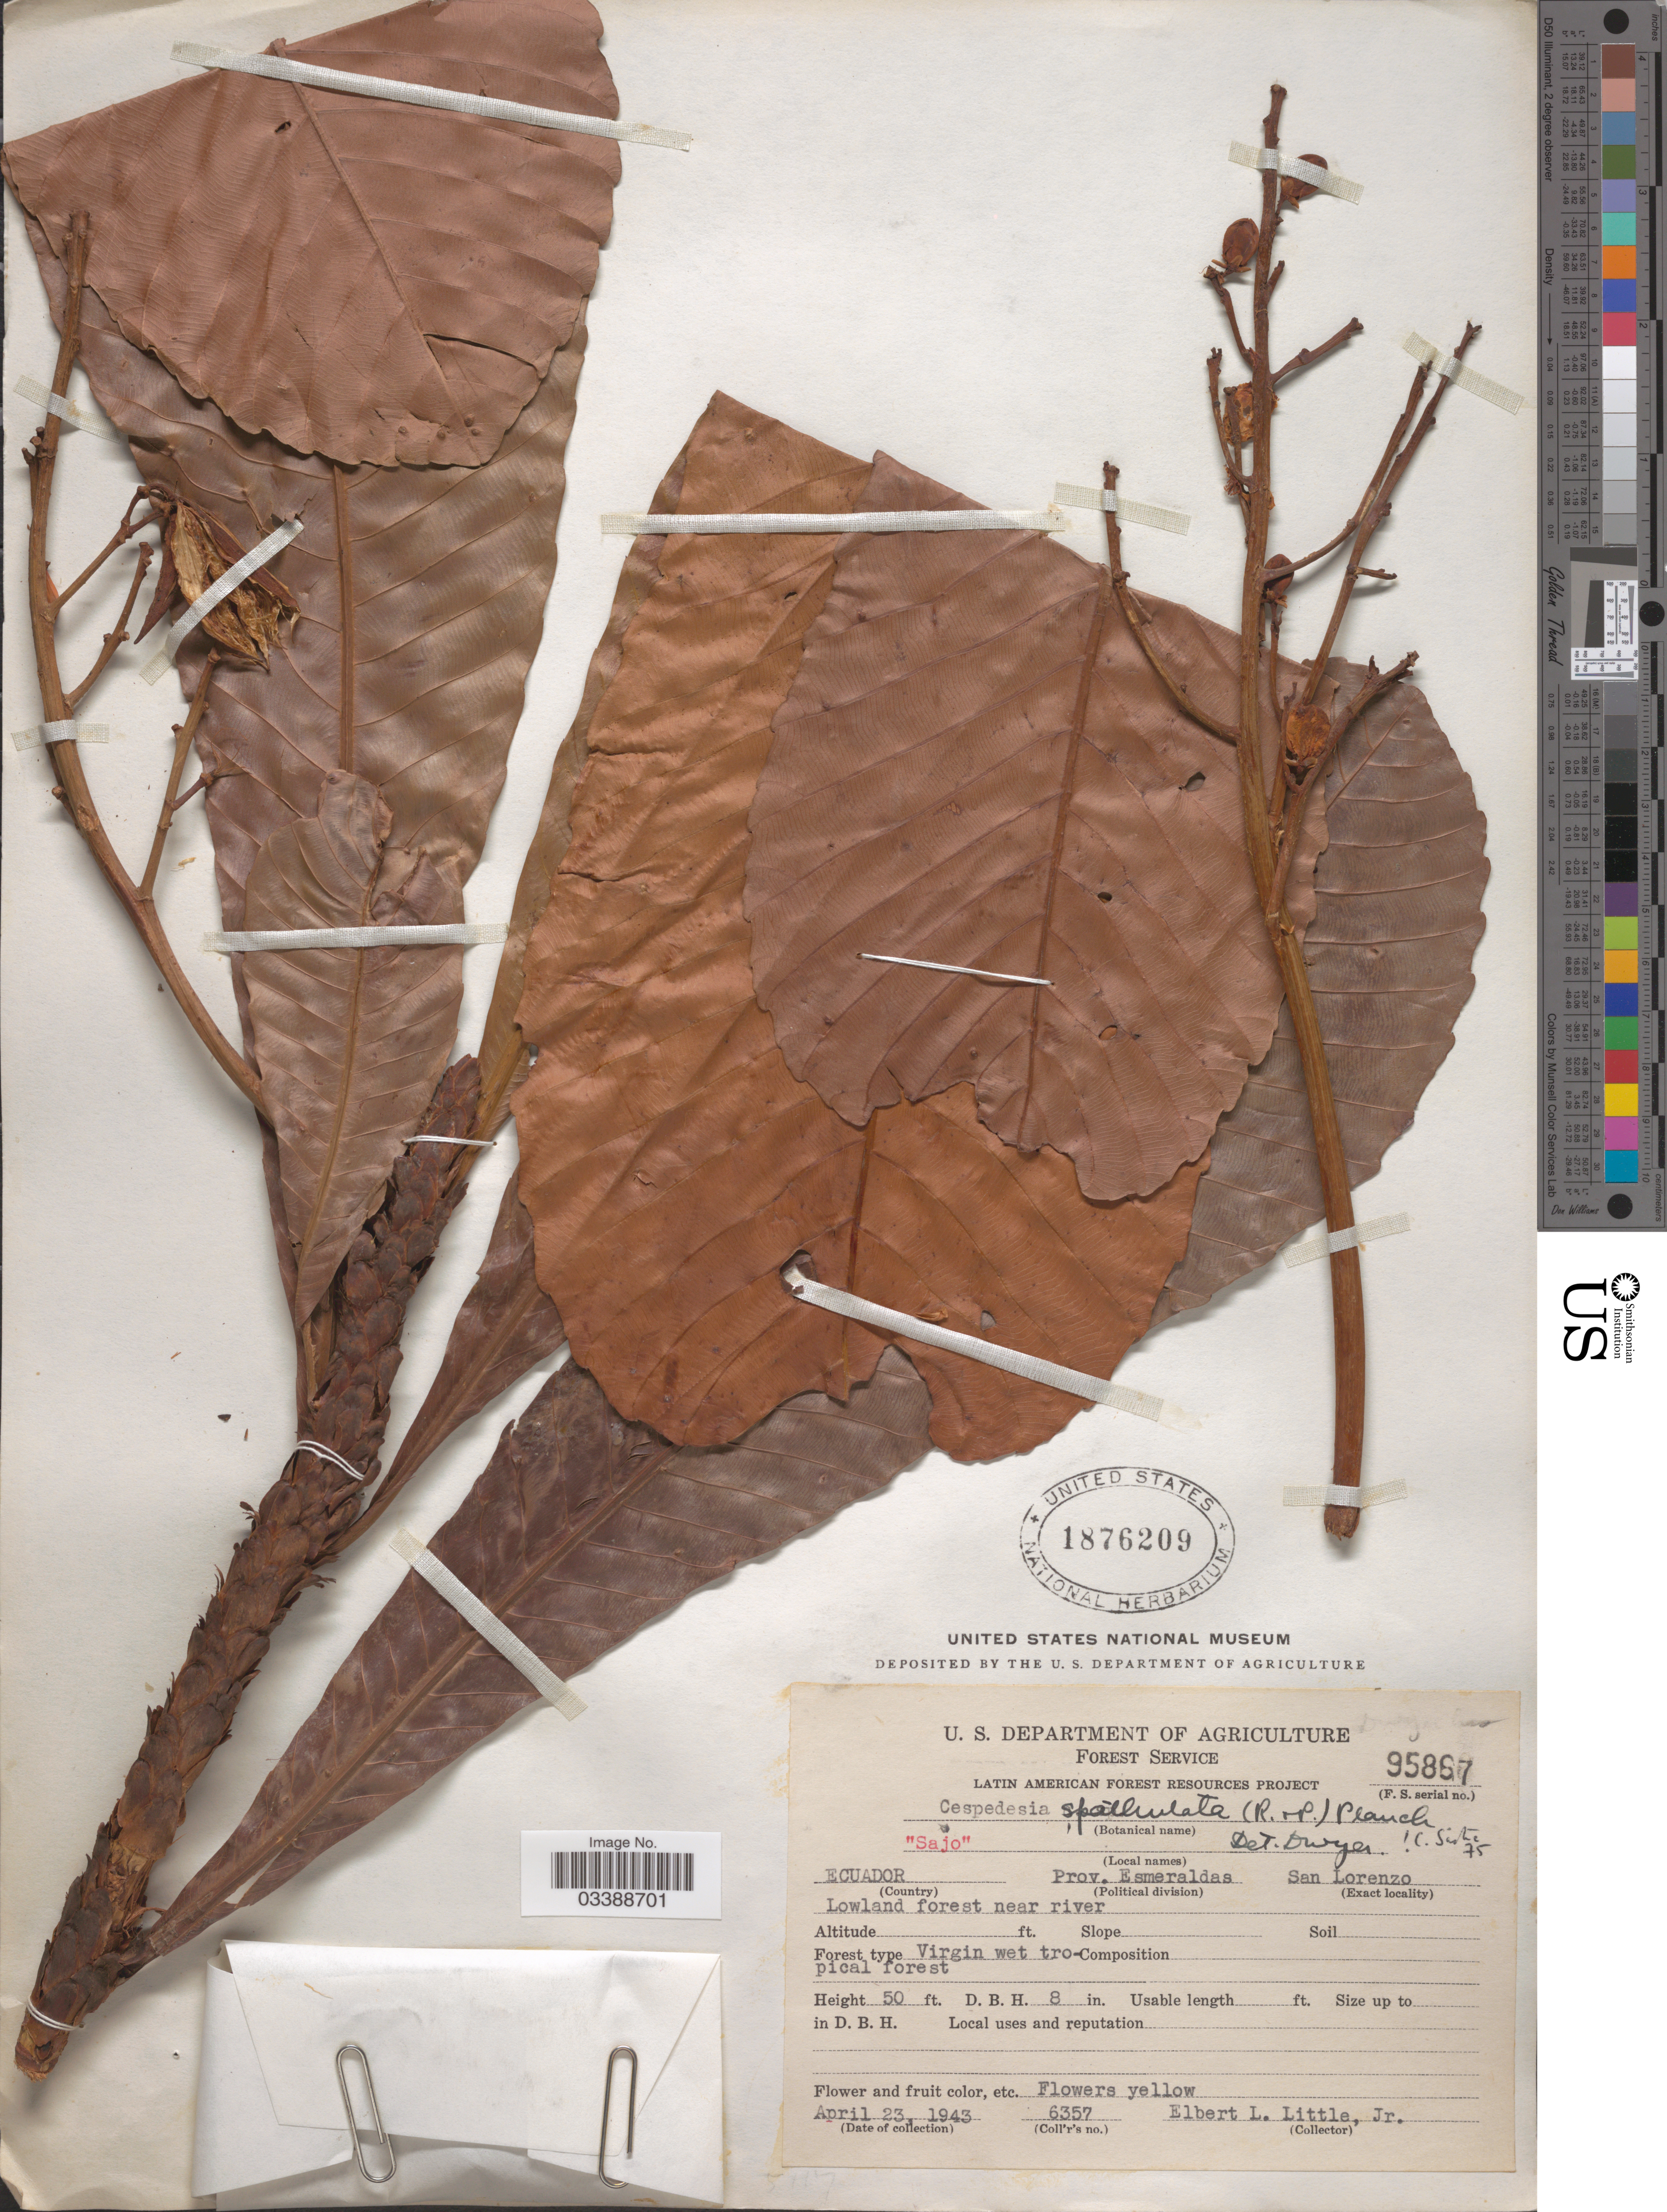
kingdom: Plantae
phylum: Tracheophyta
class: Magnoliopsida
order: Malpighiales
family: Ochnaceae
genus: Cespedesia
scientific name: Cespedesia spathulata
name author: (Ruiz & Pav.) Planch.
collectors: E. L. Little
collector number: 6357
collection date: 1943-04-23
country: Ecuador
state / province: Esmeraldas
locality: San Lorenzo. Lowland forest near river.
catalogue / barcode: US 1876209